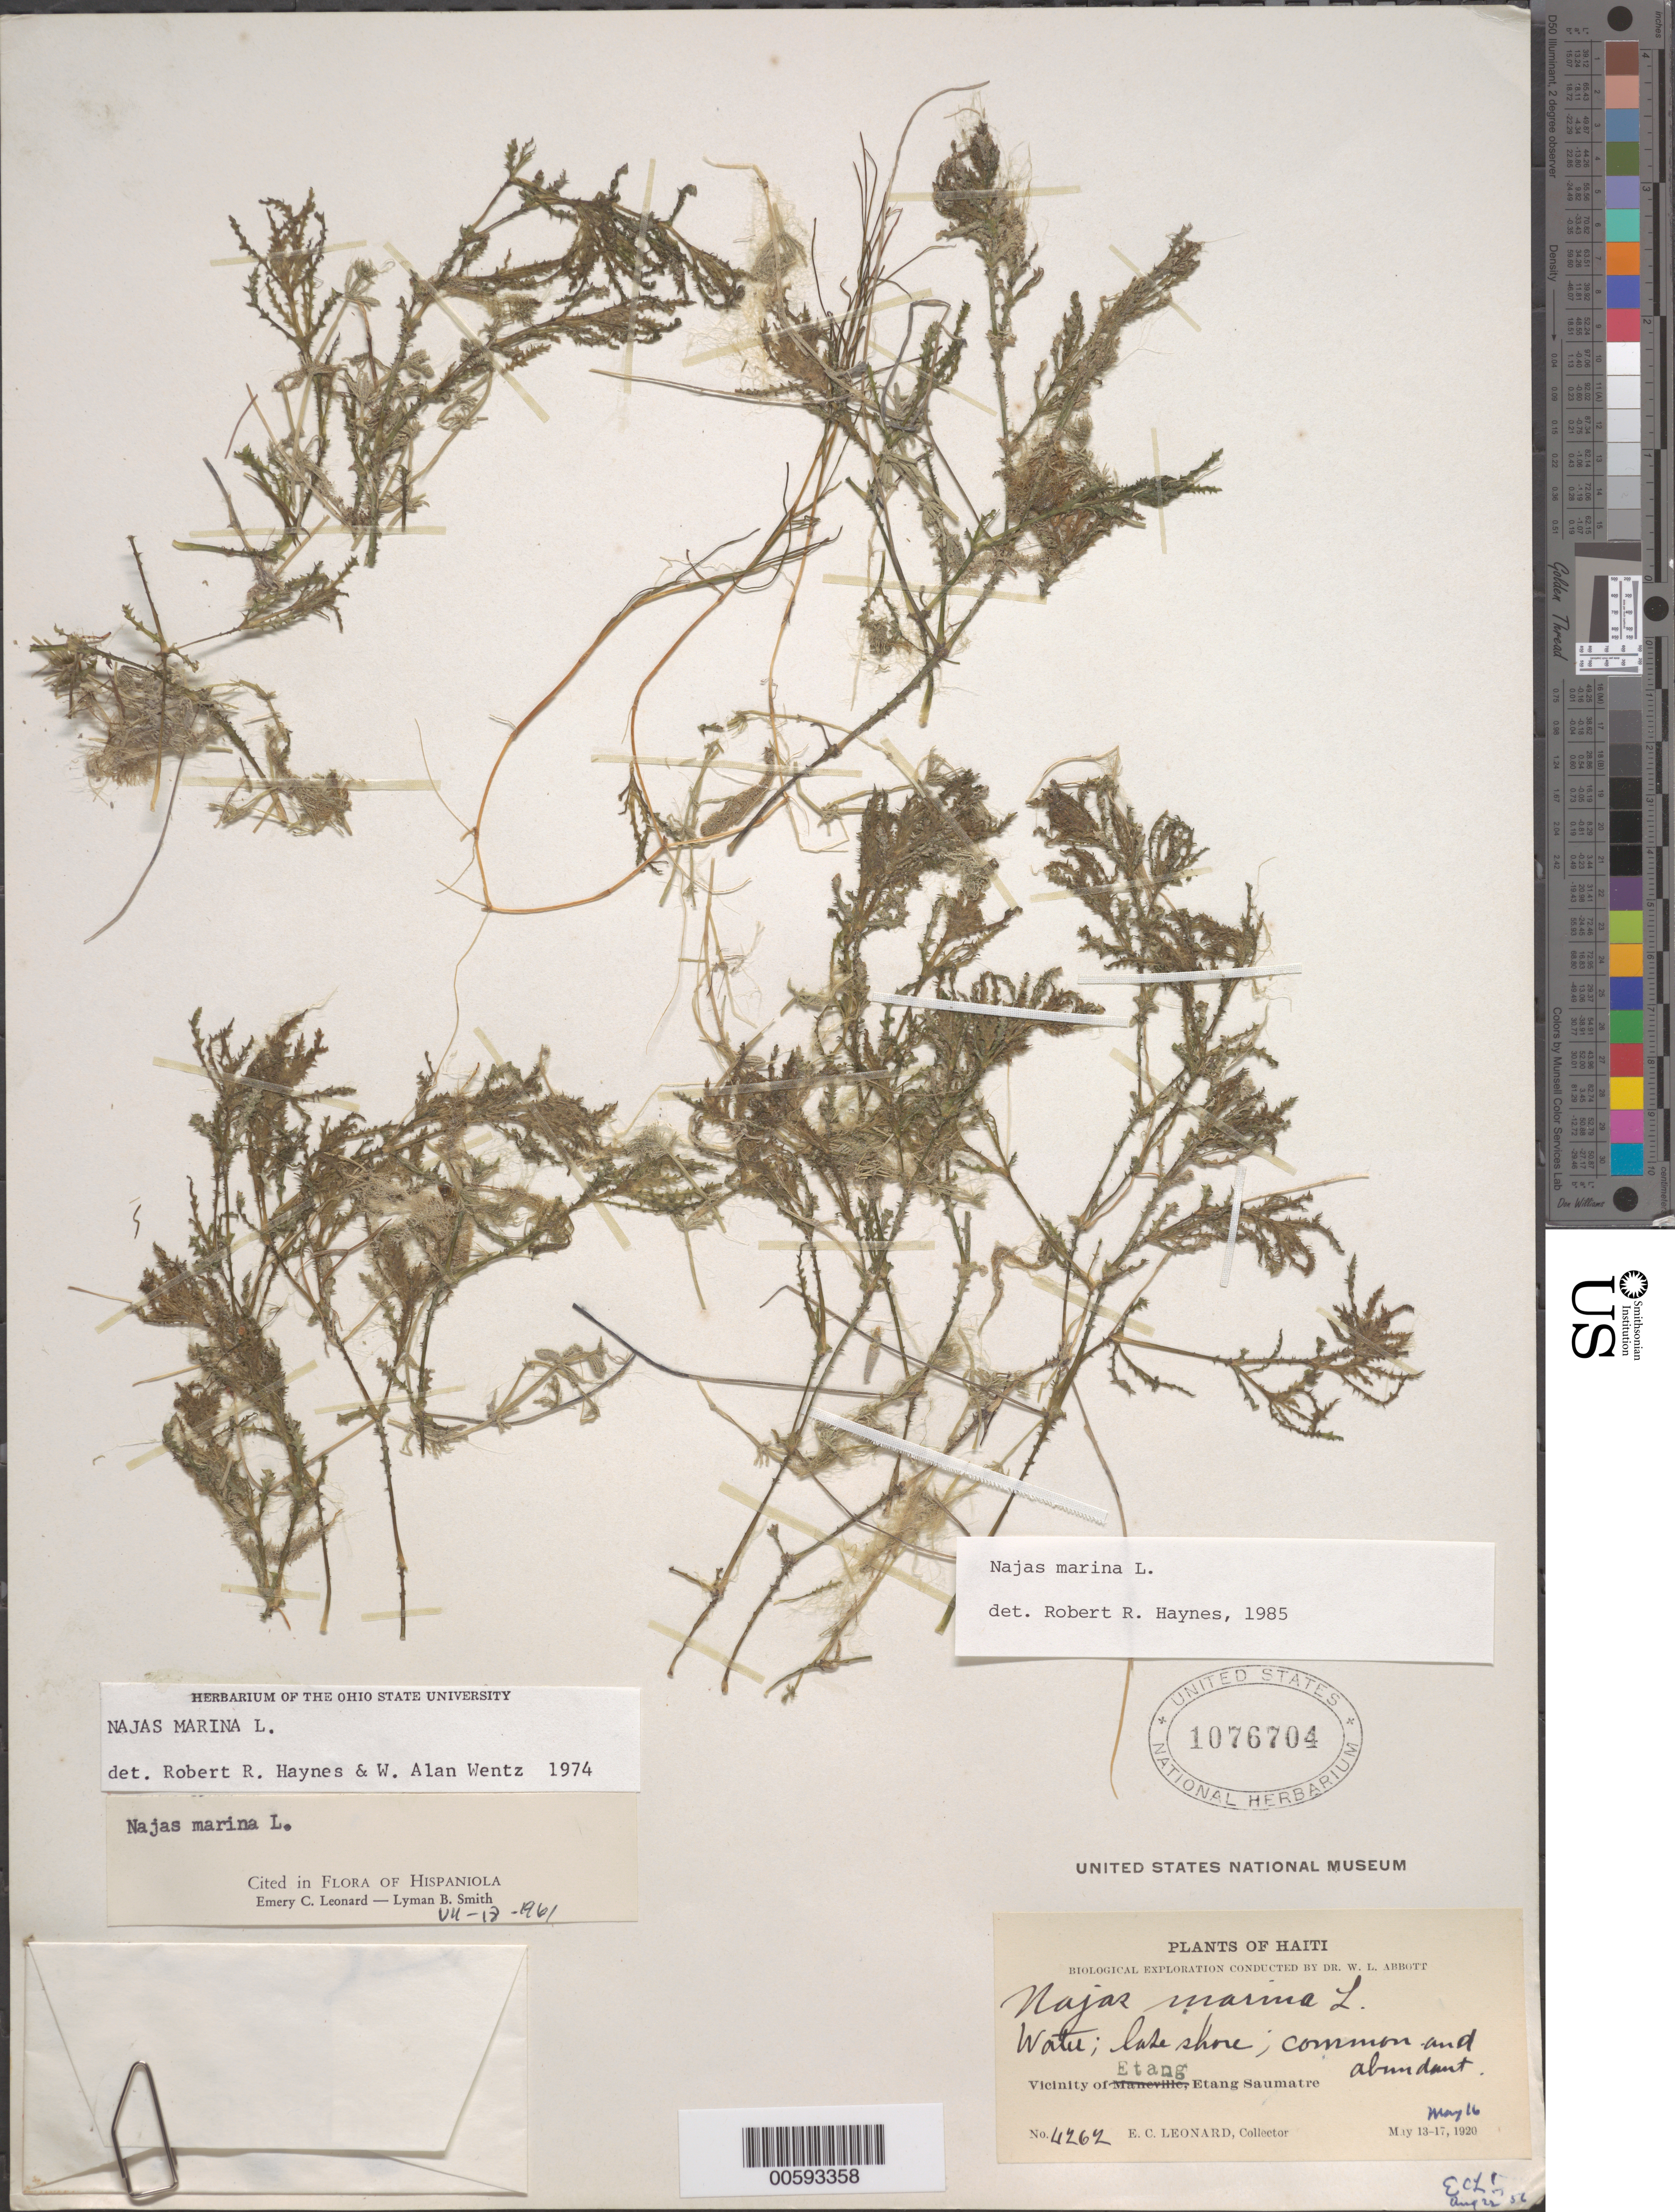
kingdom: Plantae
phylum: Tracheophyta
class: Liliopsida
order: Alismatales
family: Hydrocharitaceae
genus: Najas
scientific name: Najas marina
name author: L.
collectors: E. C. Leonard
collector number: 4262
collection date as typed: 16 May 1920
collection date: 1920-05-16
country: Haiti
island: Hispaniola Island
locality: Etang Saumatre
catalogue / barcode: US 1076704